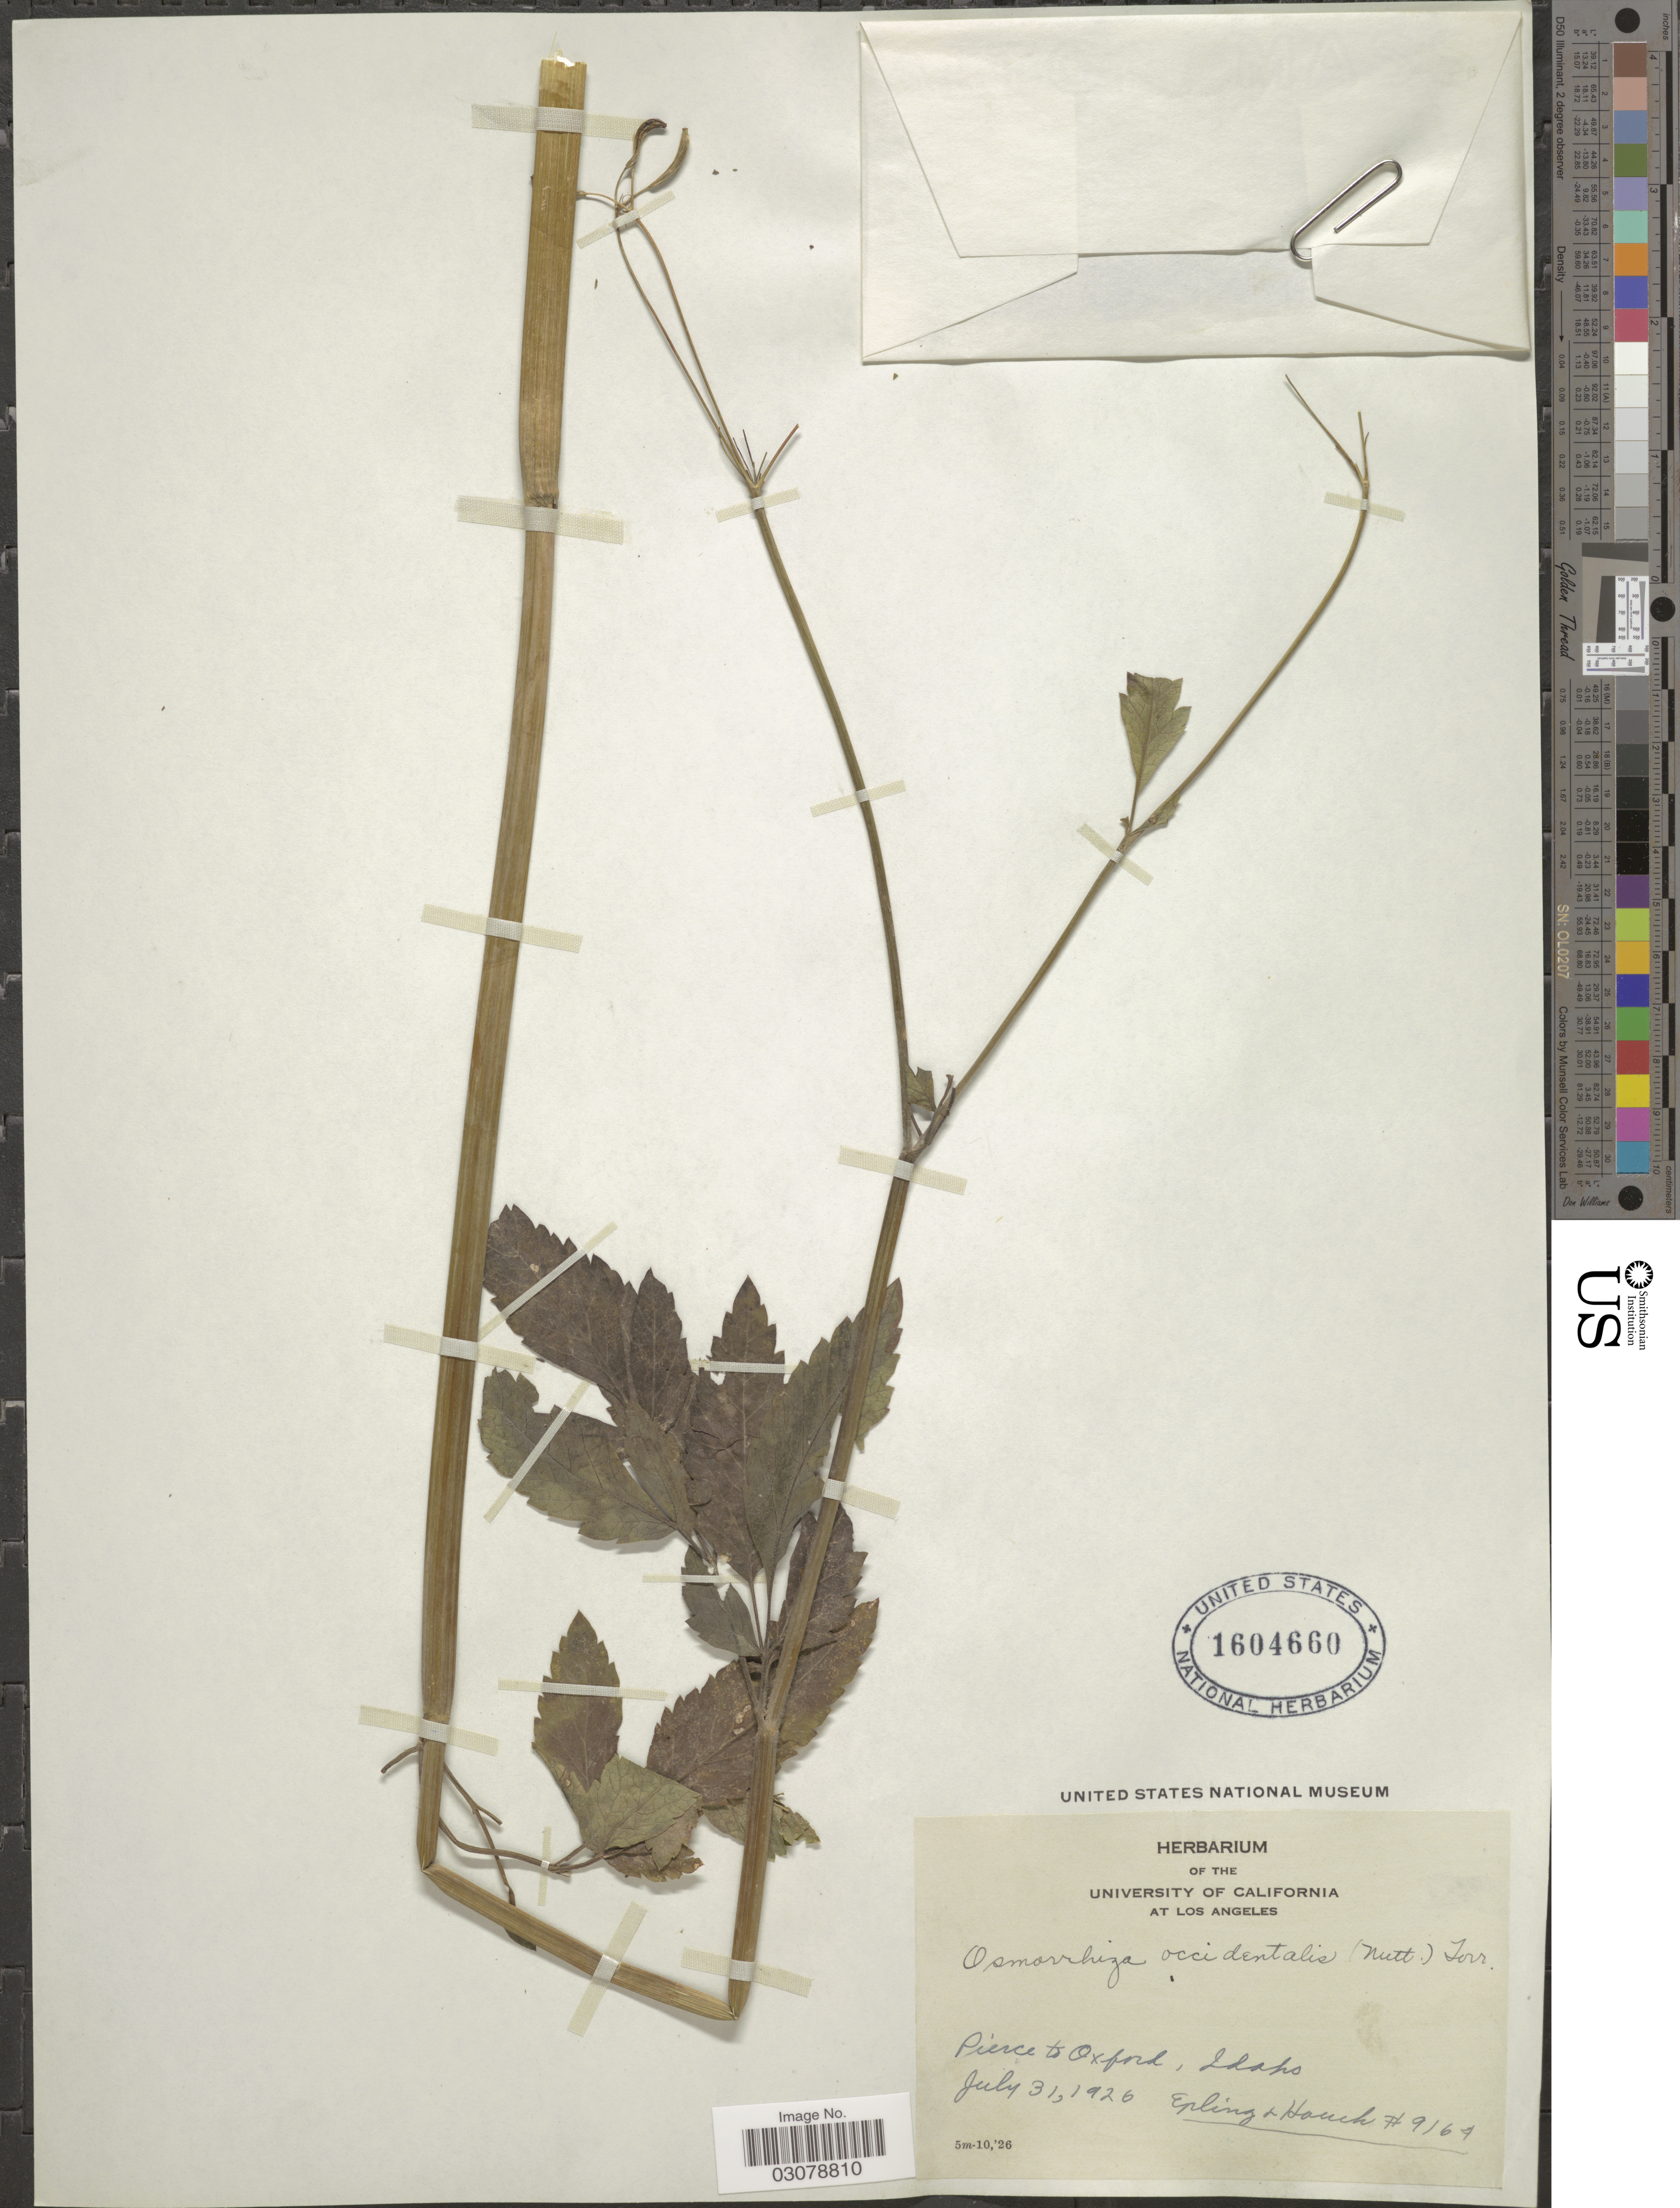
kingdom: Plantae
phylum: Tracheophyta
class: Magnoliopsida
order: Apiales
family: Apiaceae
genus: Osmorhiza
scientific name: Osmorhiza occidentalis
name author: (Nutt.) Torr.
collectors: -- Epling & -- Hauck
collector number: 9164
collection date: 1926-07-31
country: United States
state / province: Idaho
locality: Pierce to Oxford, Idaho.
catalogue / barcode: US 1604660